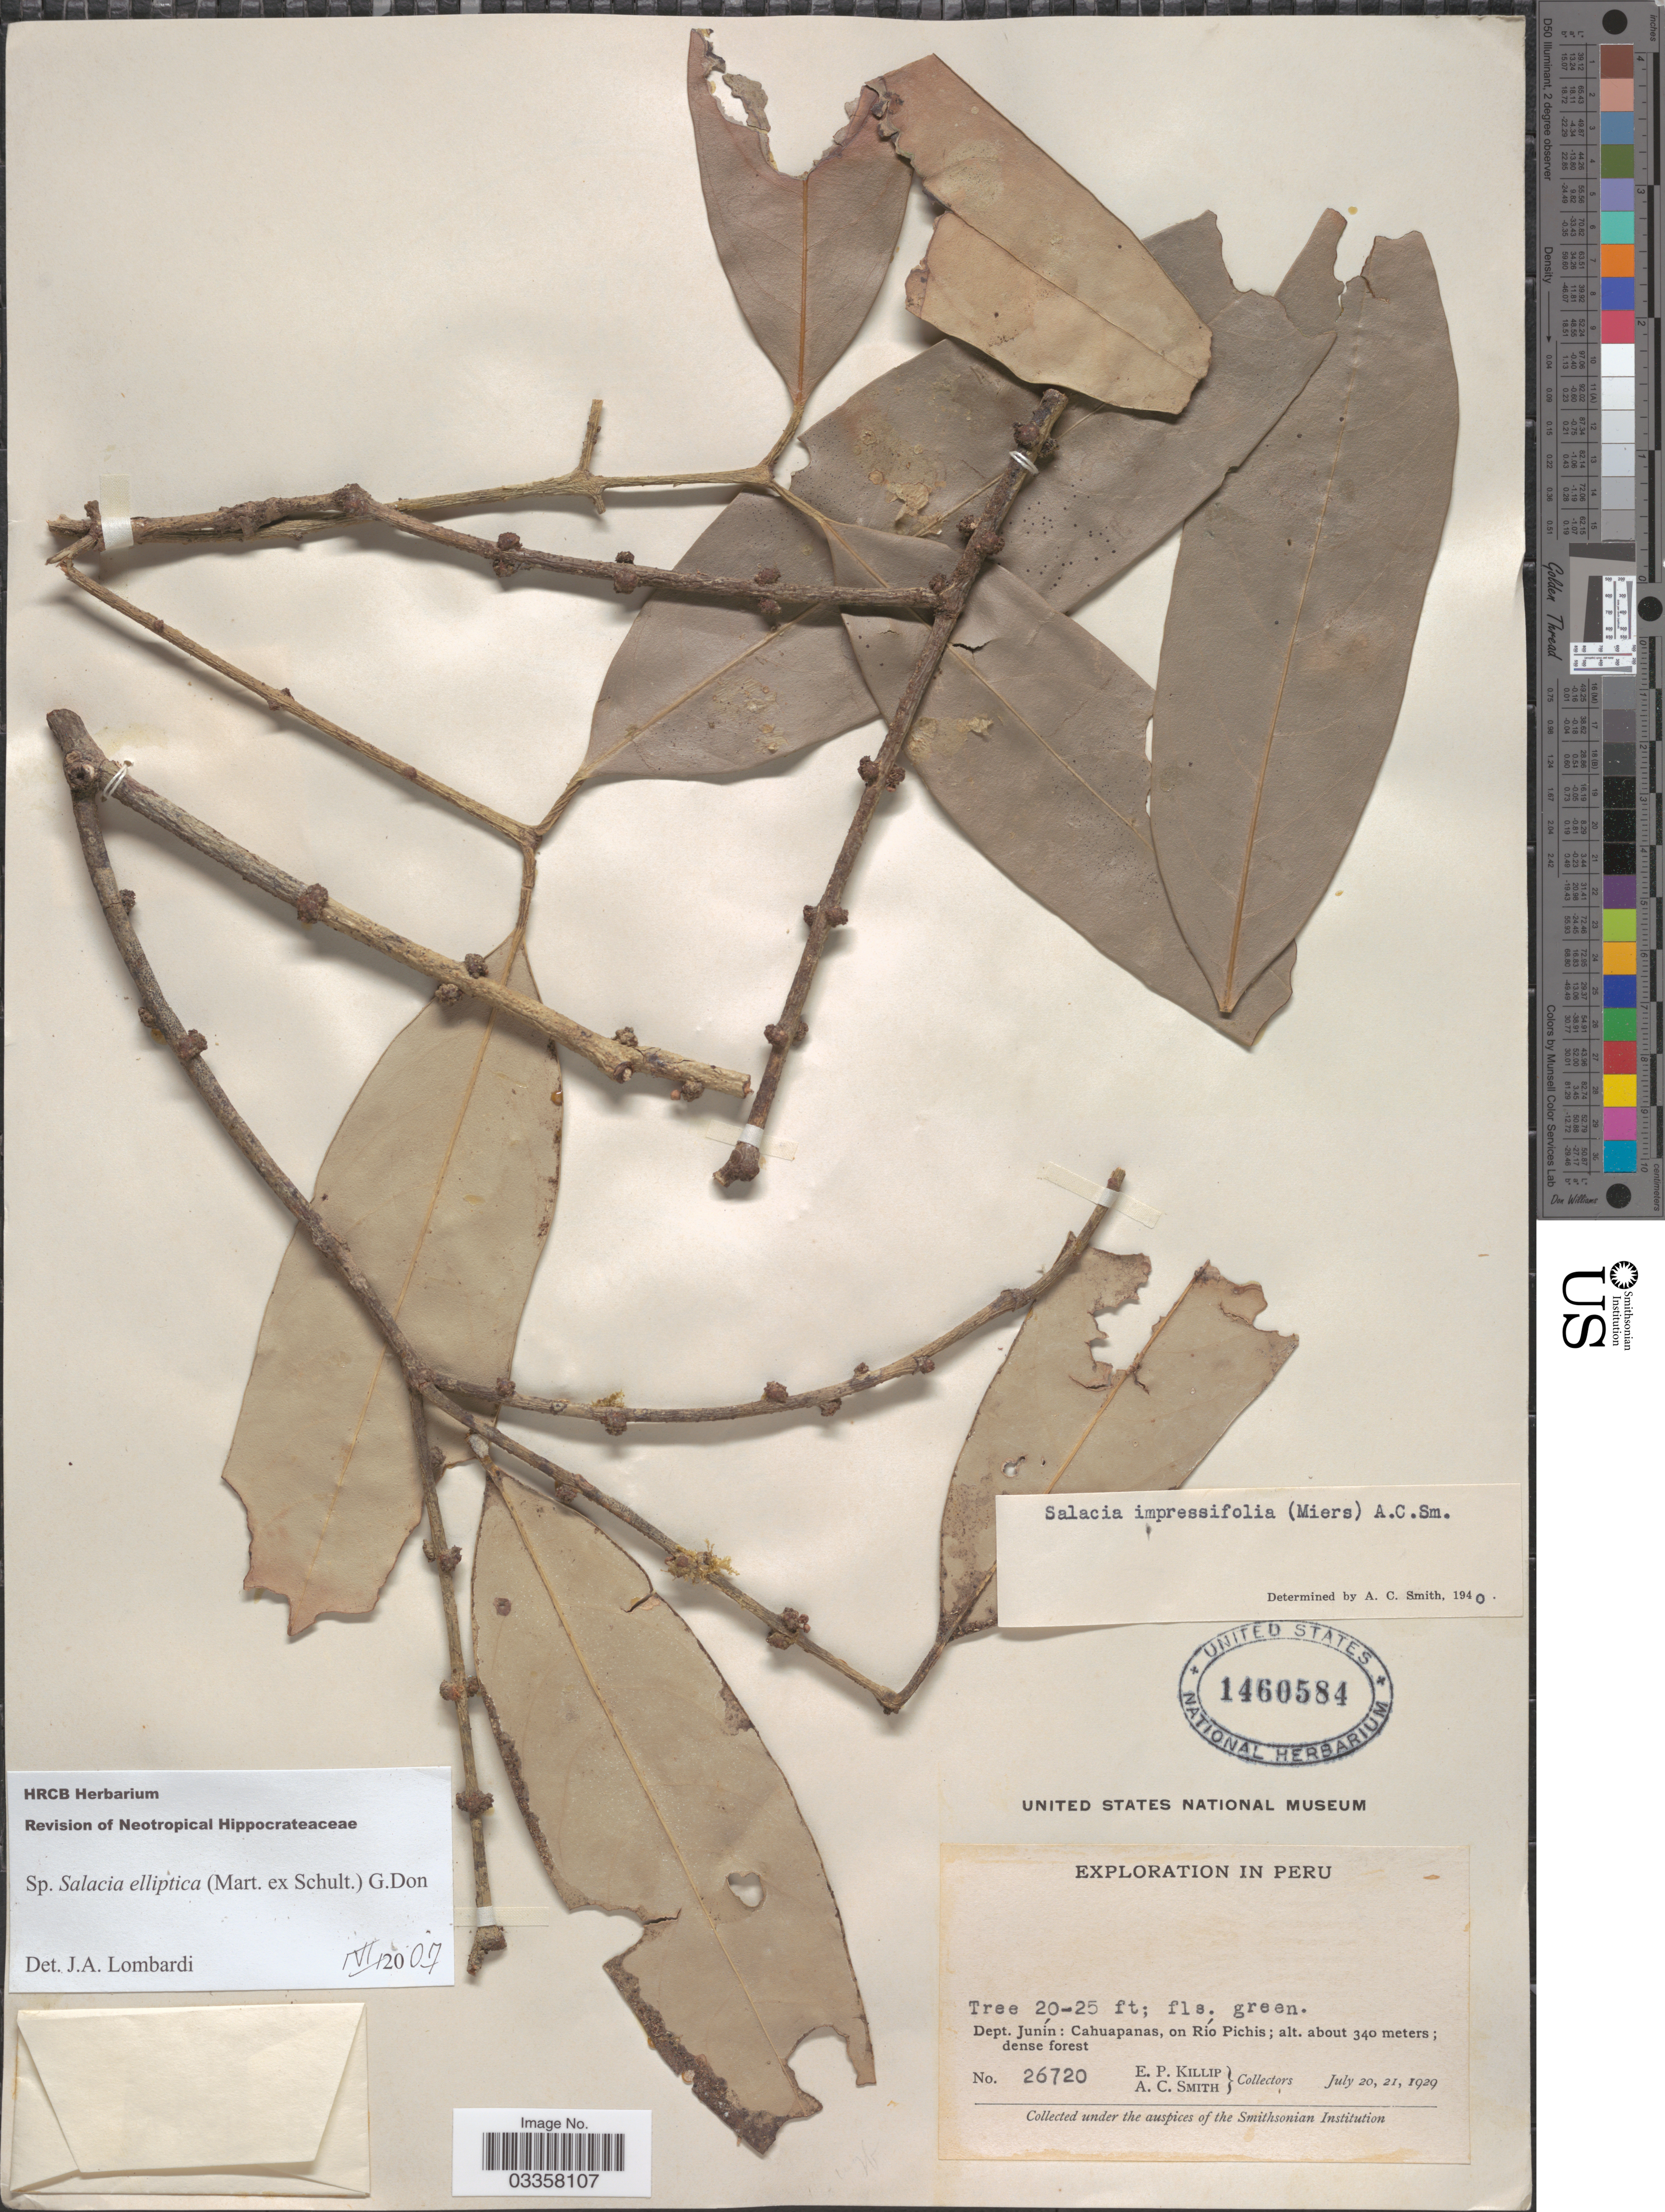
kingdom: Plantae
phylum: Tracheophyta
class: Magnoliopsida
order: Celastrales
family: Celastraceae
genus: Salacia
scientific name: Salacia elliptica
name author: (Mart. ex Schult.) G. Don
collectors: E. P. Killip & A. C. Smith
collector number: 26720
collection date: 1929-07-20/1929-07-21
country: Peru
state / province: Junín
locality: Dept. Junín: Cahuapanas, on Río Pichis.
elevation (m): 340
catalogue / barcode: US 1460584